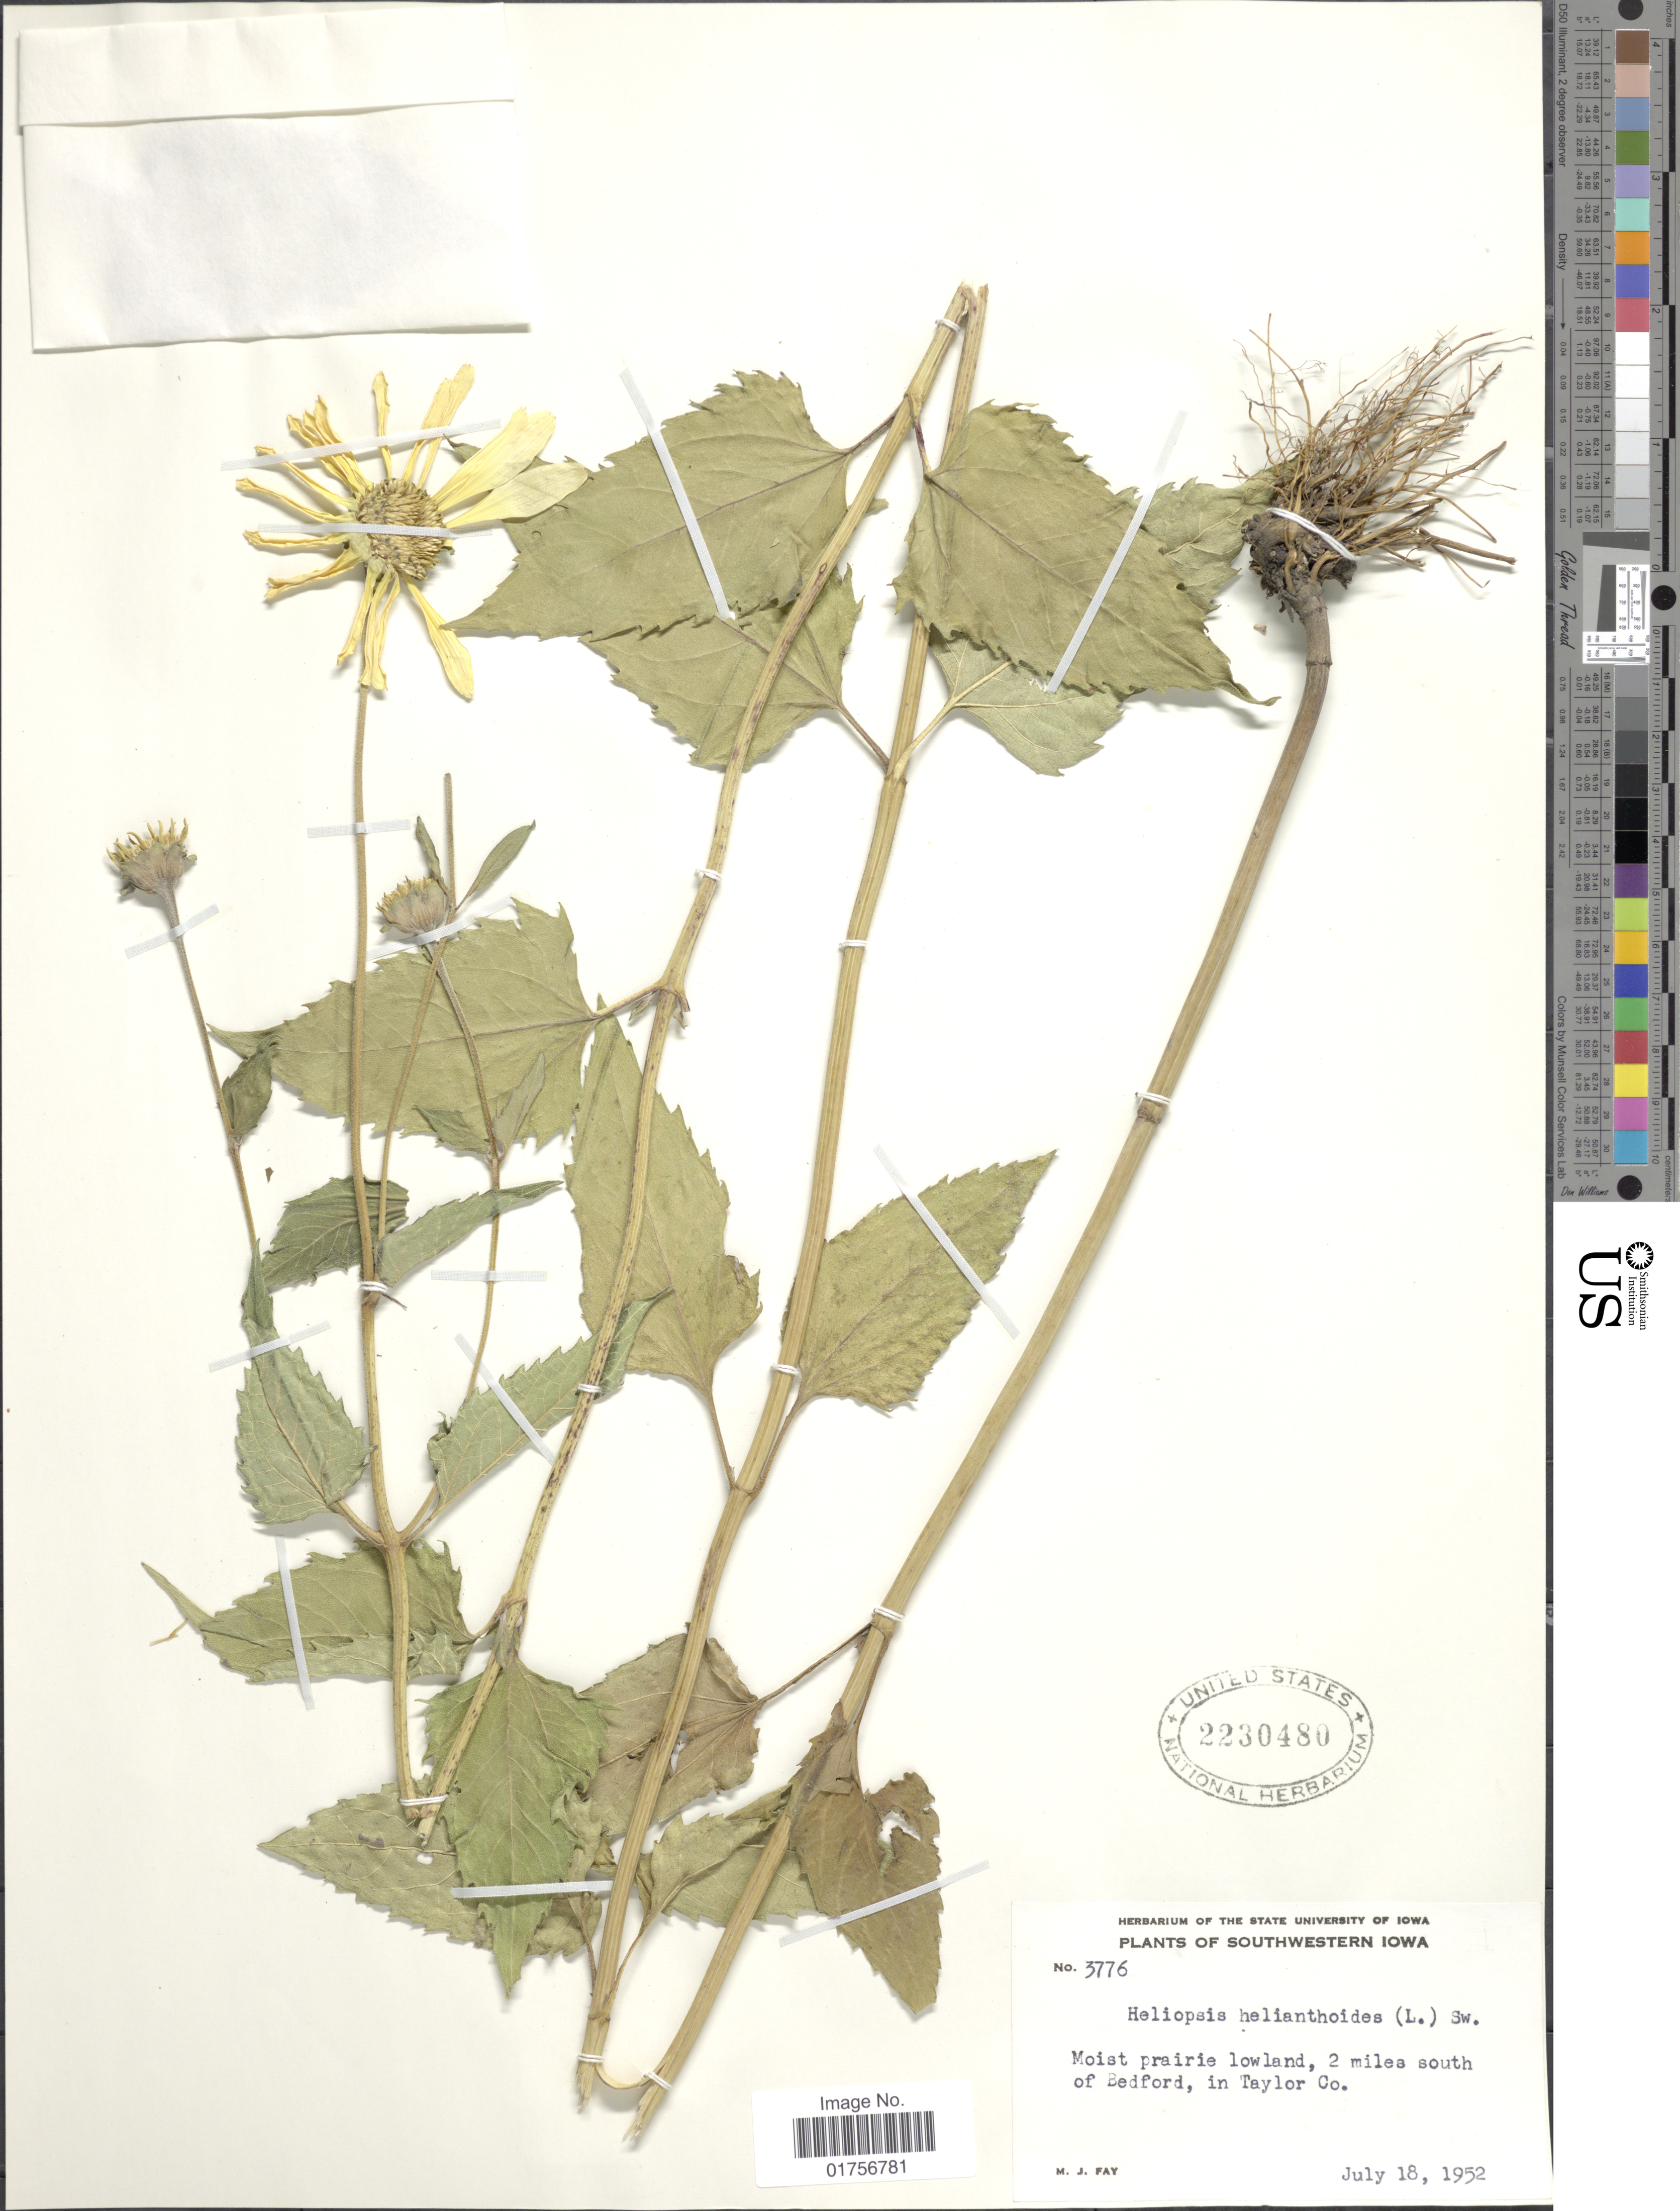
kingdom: Plantae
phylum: Tracheophyta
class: Magnoliopsida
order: Asterales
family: Asteraceae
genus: Heliopsis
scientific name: Heliopsis helianthoides subsp. occidentalis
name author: T.R. Fisher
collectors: M. Fay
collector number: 3776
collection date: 1952-07-18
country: United States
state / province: Iowa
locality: Southwestern Iowa, Moist prairie lowland, 2 miles south of Bedford, in Taylor Co.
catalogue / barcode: US 2230480